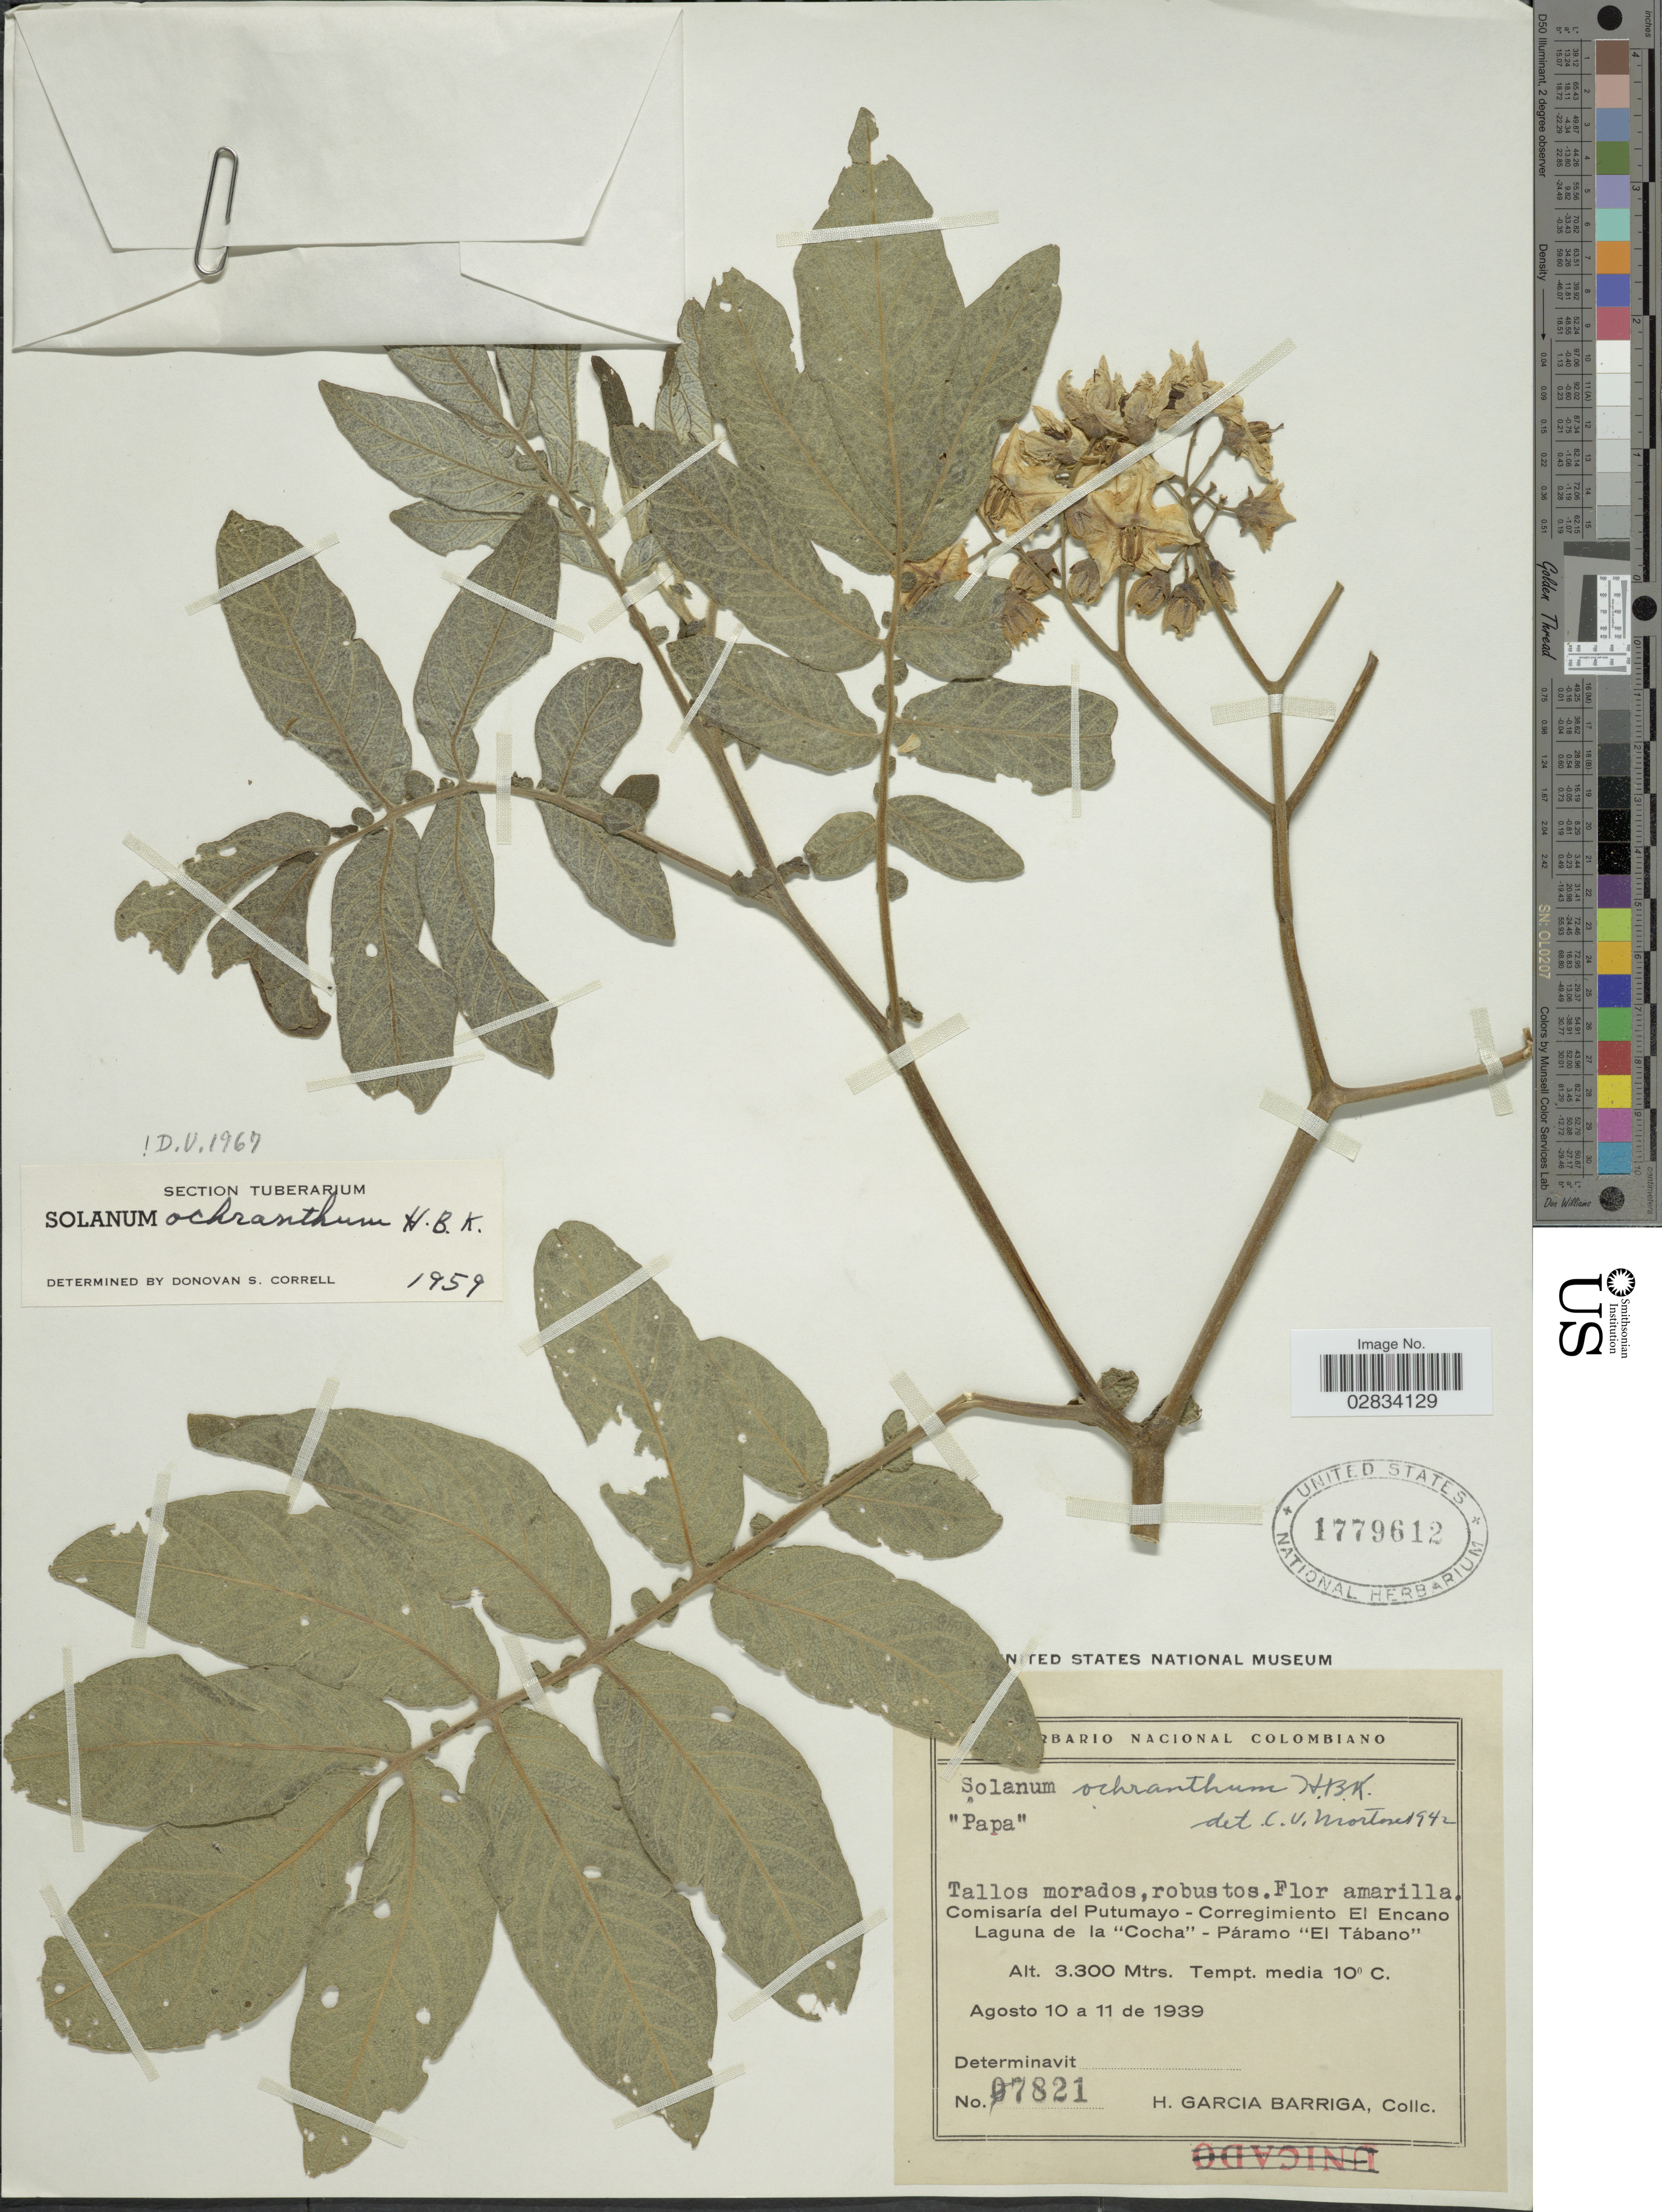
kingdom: Plantae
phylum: Tracheophyta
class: Magnoliopsida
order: Solanales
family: Solanaceae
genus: Solanum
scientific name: Solanum ochranthum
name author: Dunal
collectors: H. García Barriga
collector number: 07821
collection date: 1939-08-10/1939-08-11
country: Colombia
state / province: Putumayo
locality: Comisaria del Putumayo, Corregimiento El Encano, Laguna de la 'Cocha'-Páramo 'El Tábano'.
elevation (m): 3300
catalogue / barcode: US 1779612